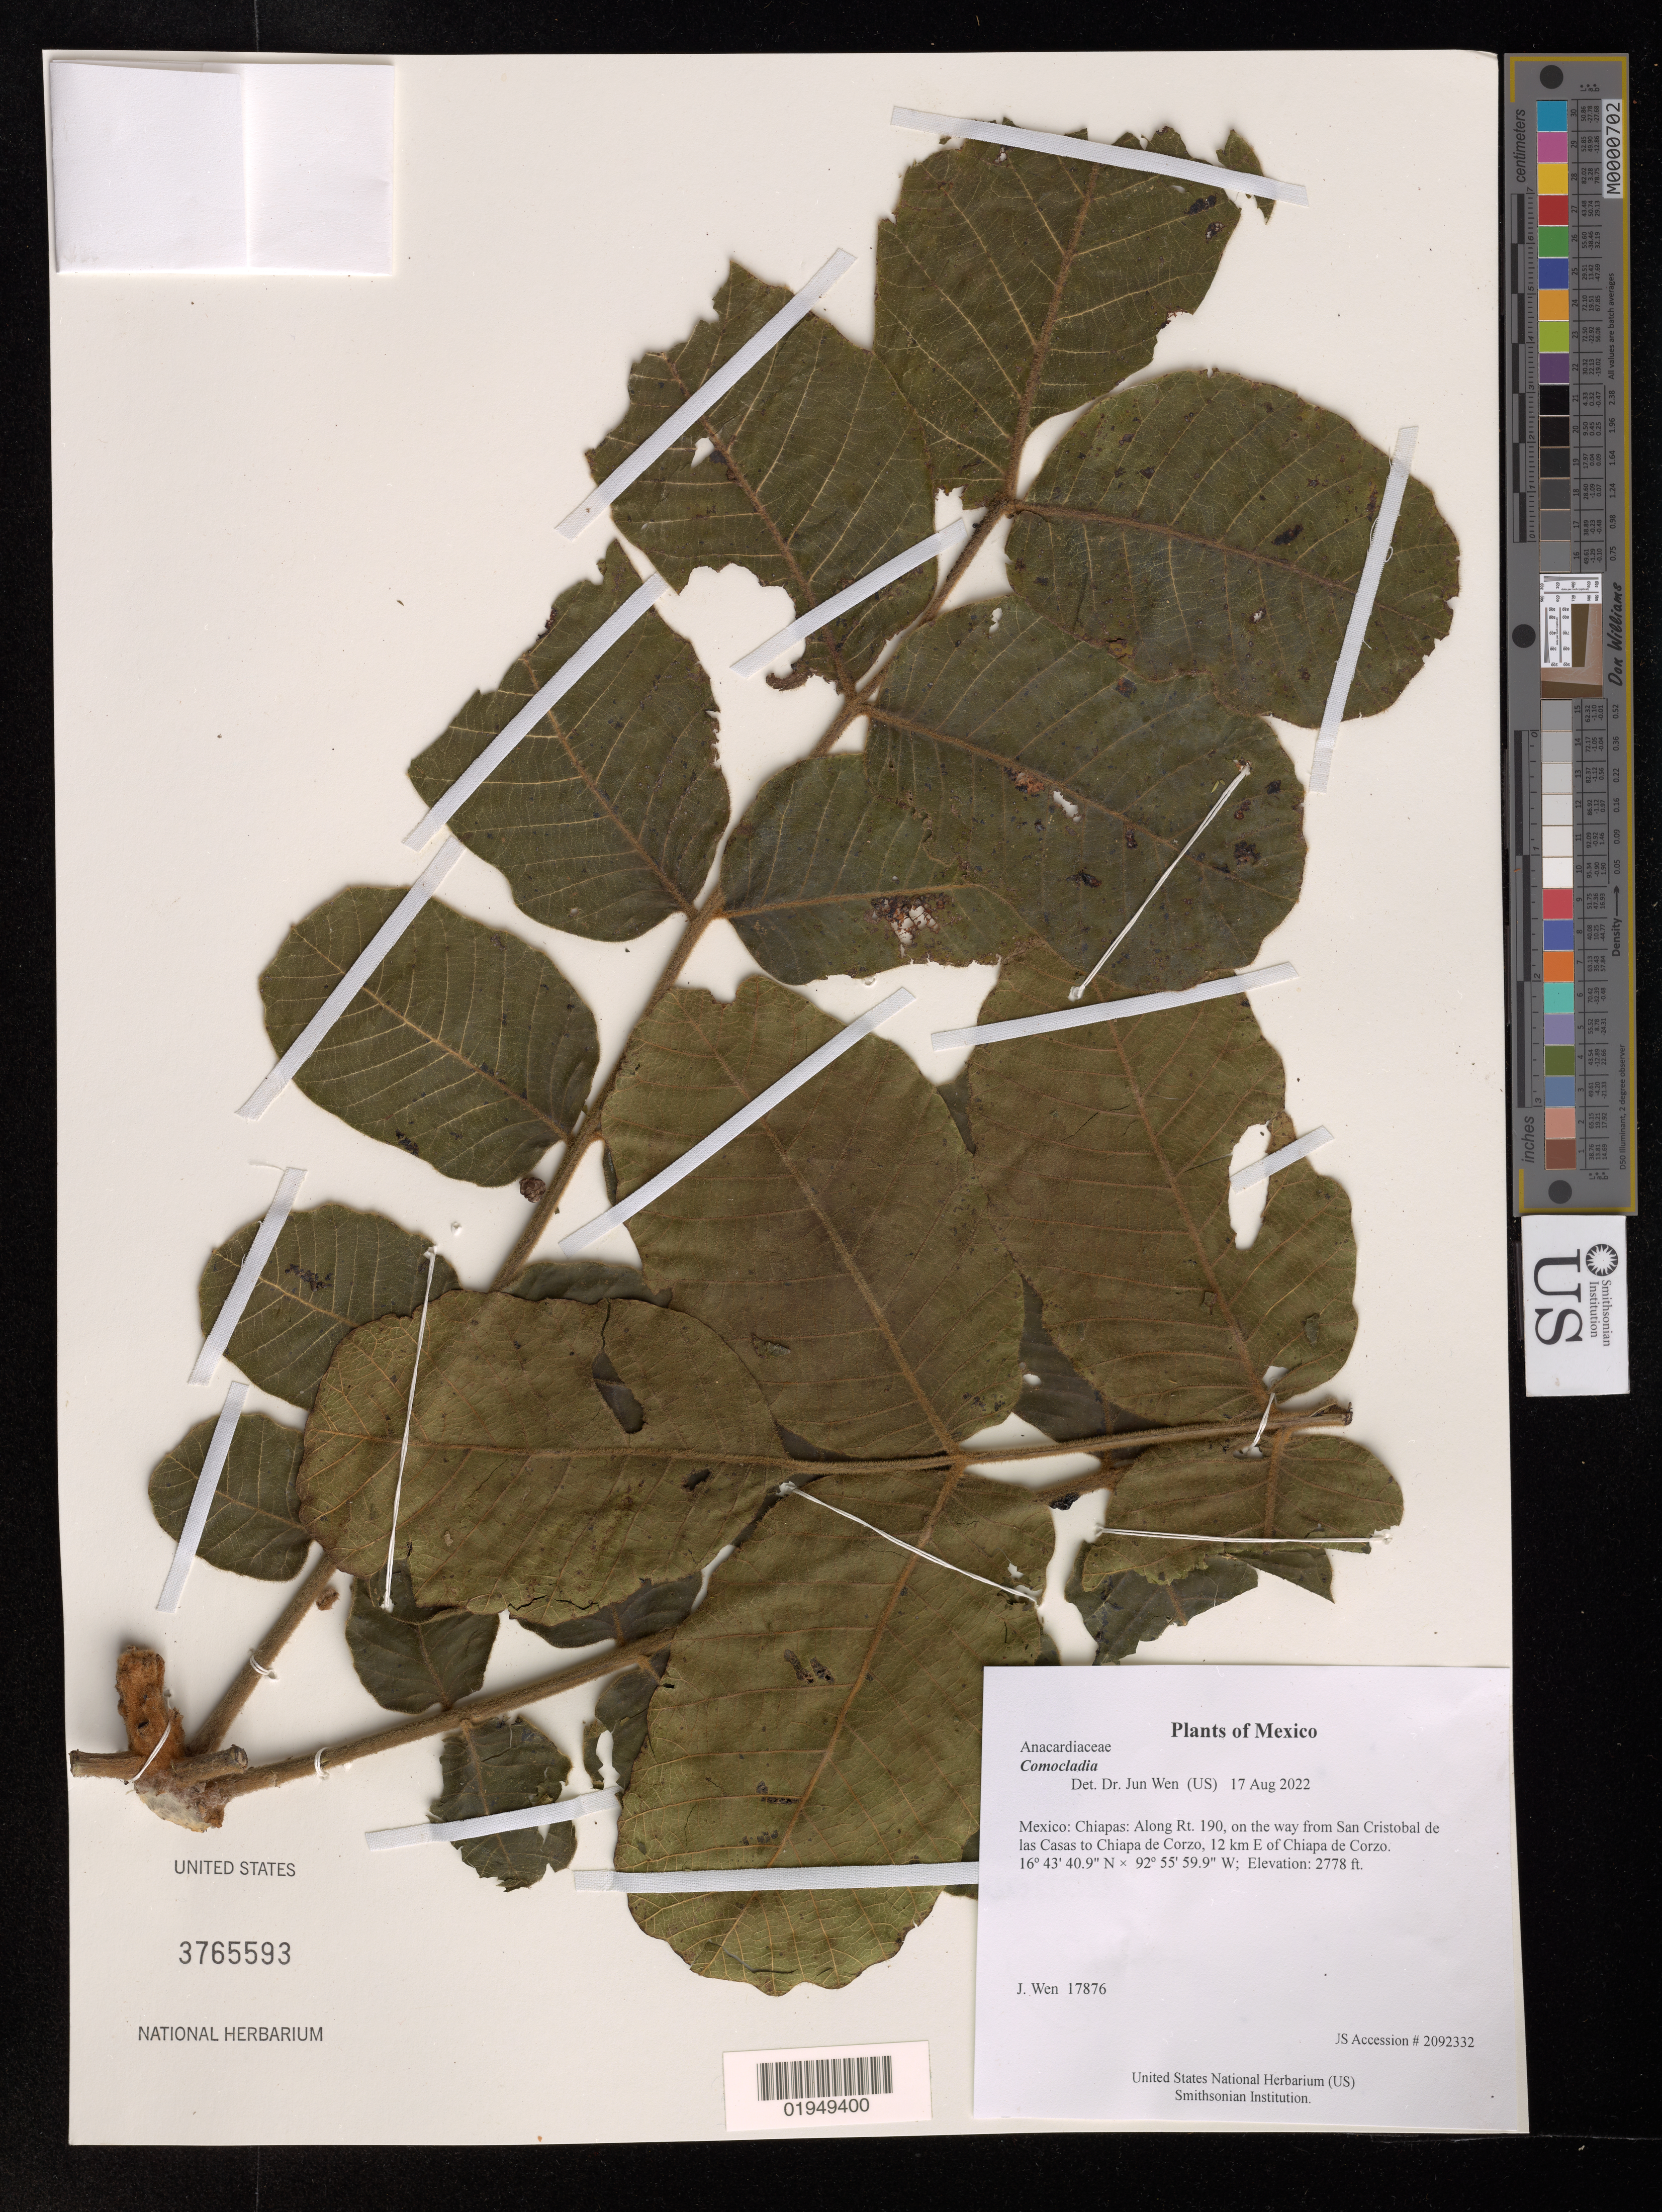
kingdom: Plantae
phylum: Tracheophyta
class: Magnoliopsida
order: Sapindales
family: Anacardiaceae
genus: Comocladia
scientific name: Comocladia sp.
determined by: Wen, Jun, (BOT), Smithsonian Institution - National Museum of Natural History (UNITED STATES)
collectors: J. Wen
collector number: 17876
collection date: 2022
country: Mexico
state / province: Chiapas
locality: Along Rt. 190, on the way from San Cristobal de las Casas to Chiapa de Corzo, 12 km E of Chiapa de Corzo.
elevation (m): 847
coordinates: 16 43.682 N, 92 55.998 W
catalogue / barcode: US 3765593